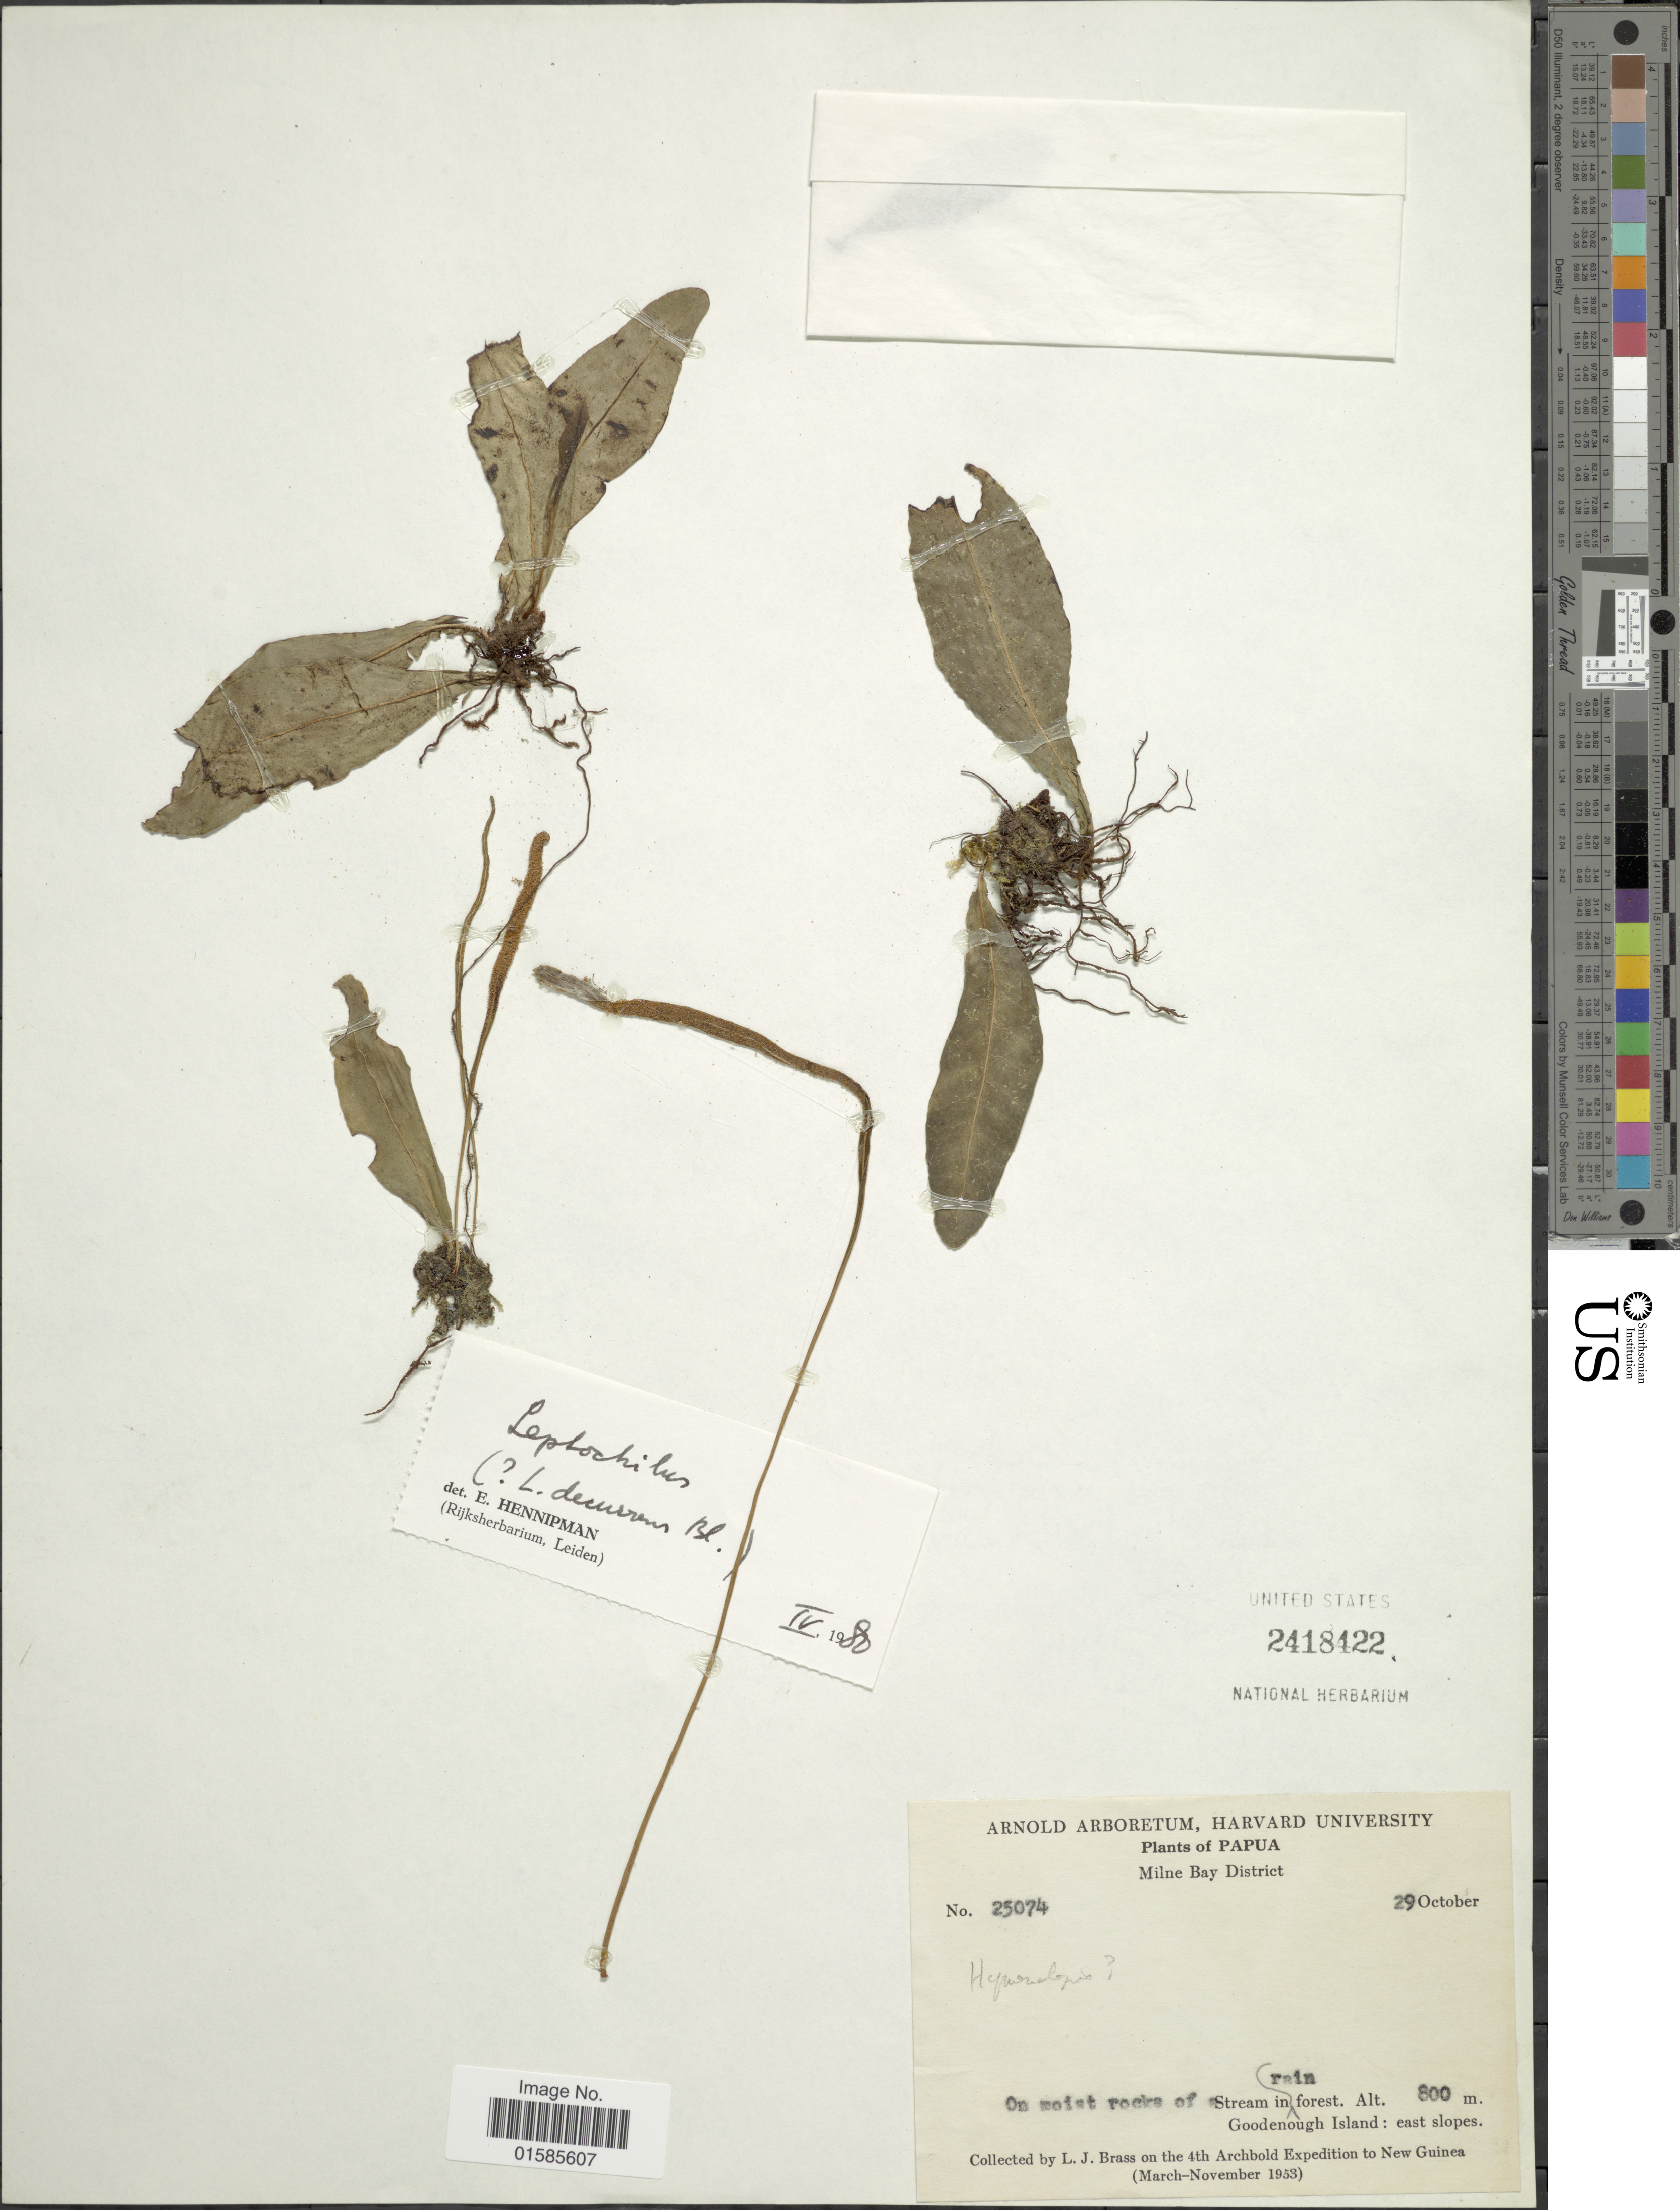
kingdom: Plantae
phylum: Tracheophyta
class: Polypodiopsida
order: Polypodiales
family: Polypodiaceae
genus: Leptochilus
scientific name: Leptochilus decurrens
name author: Blume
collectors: L. J. Brass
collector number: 25074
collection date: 1953-10-29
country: Papua New Guinea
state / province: Milne Bay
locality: Milne bay District, Stream in rain forest, Goodenough Island: east slopes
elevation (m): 800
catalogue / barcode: US 2418422